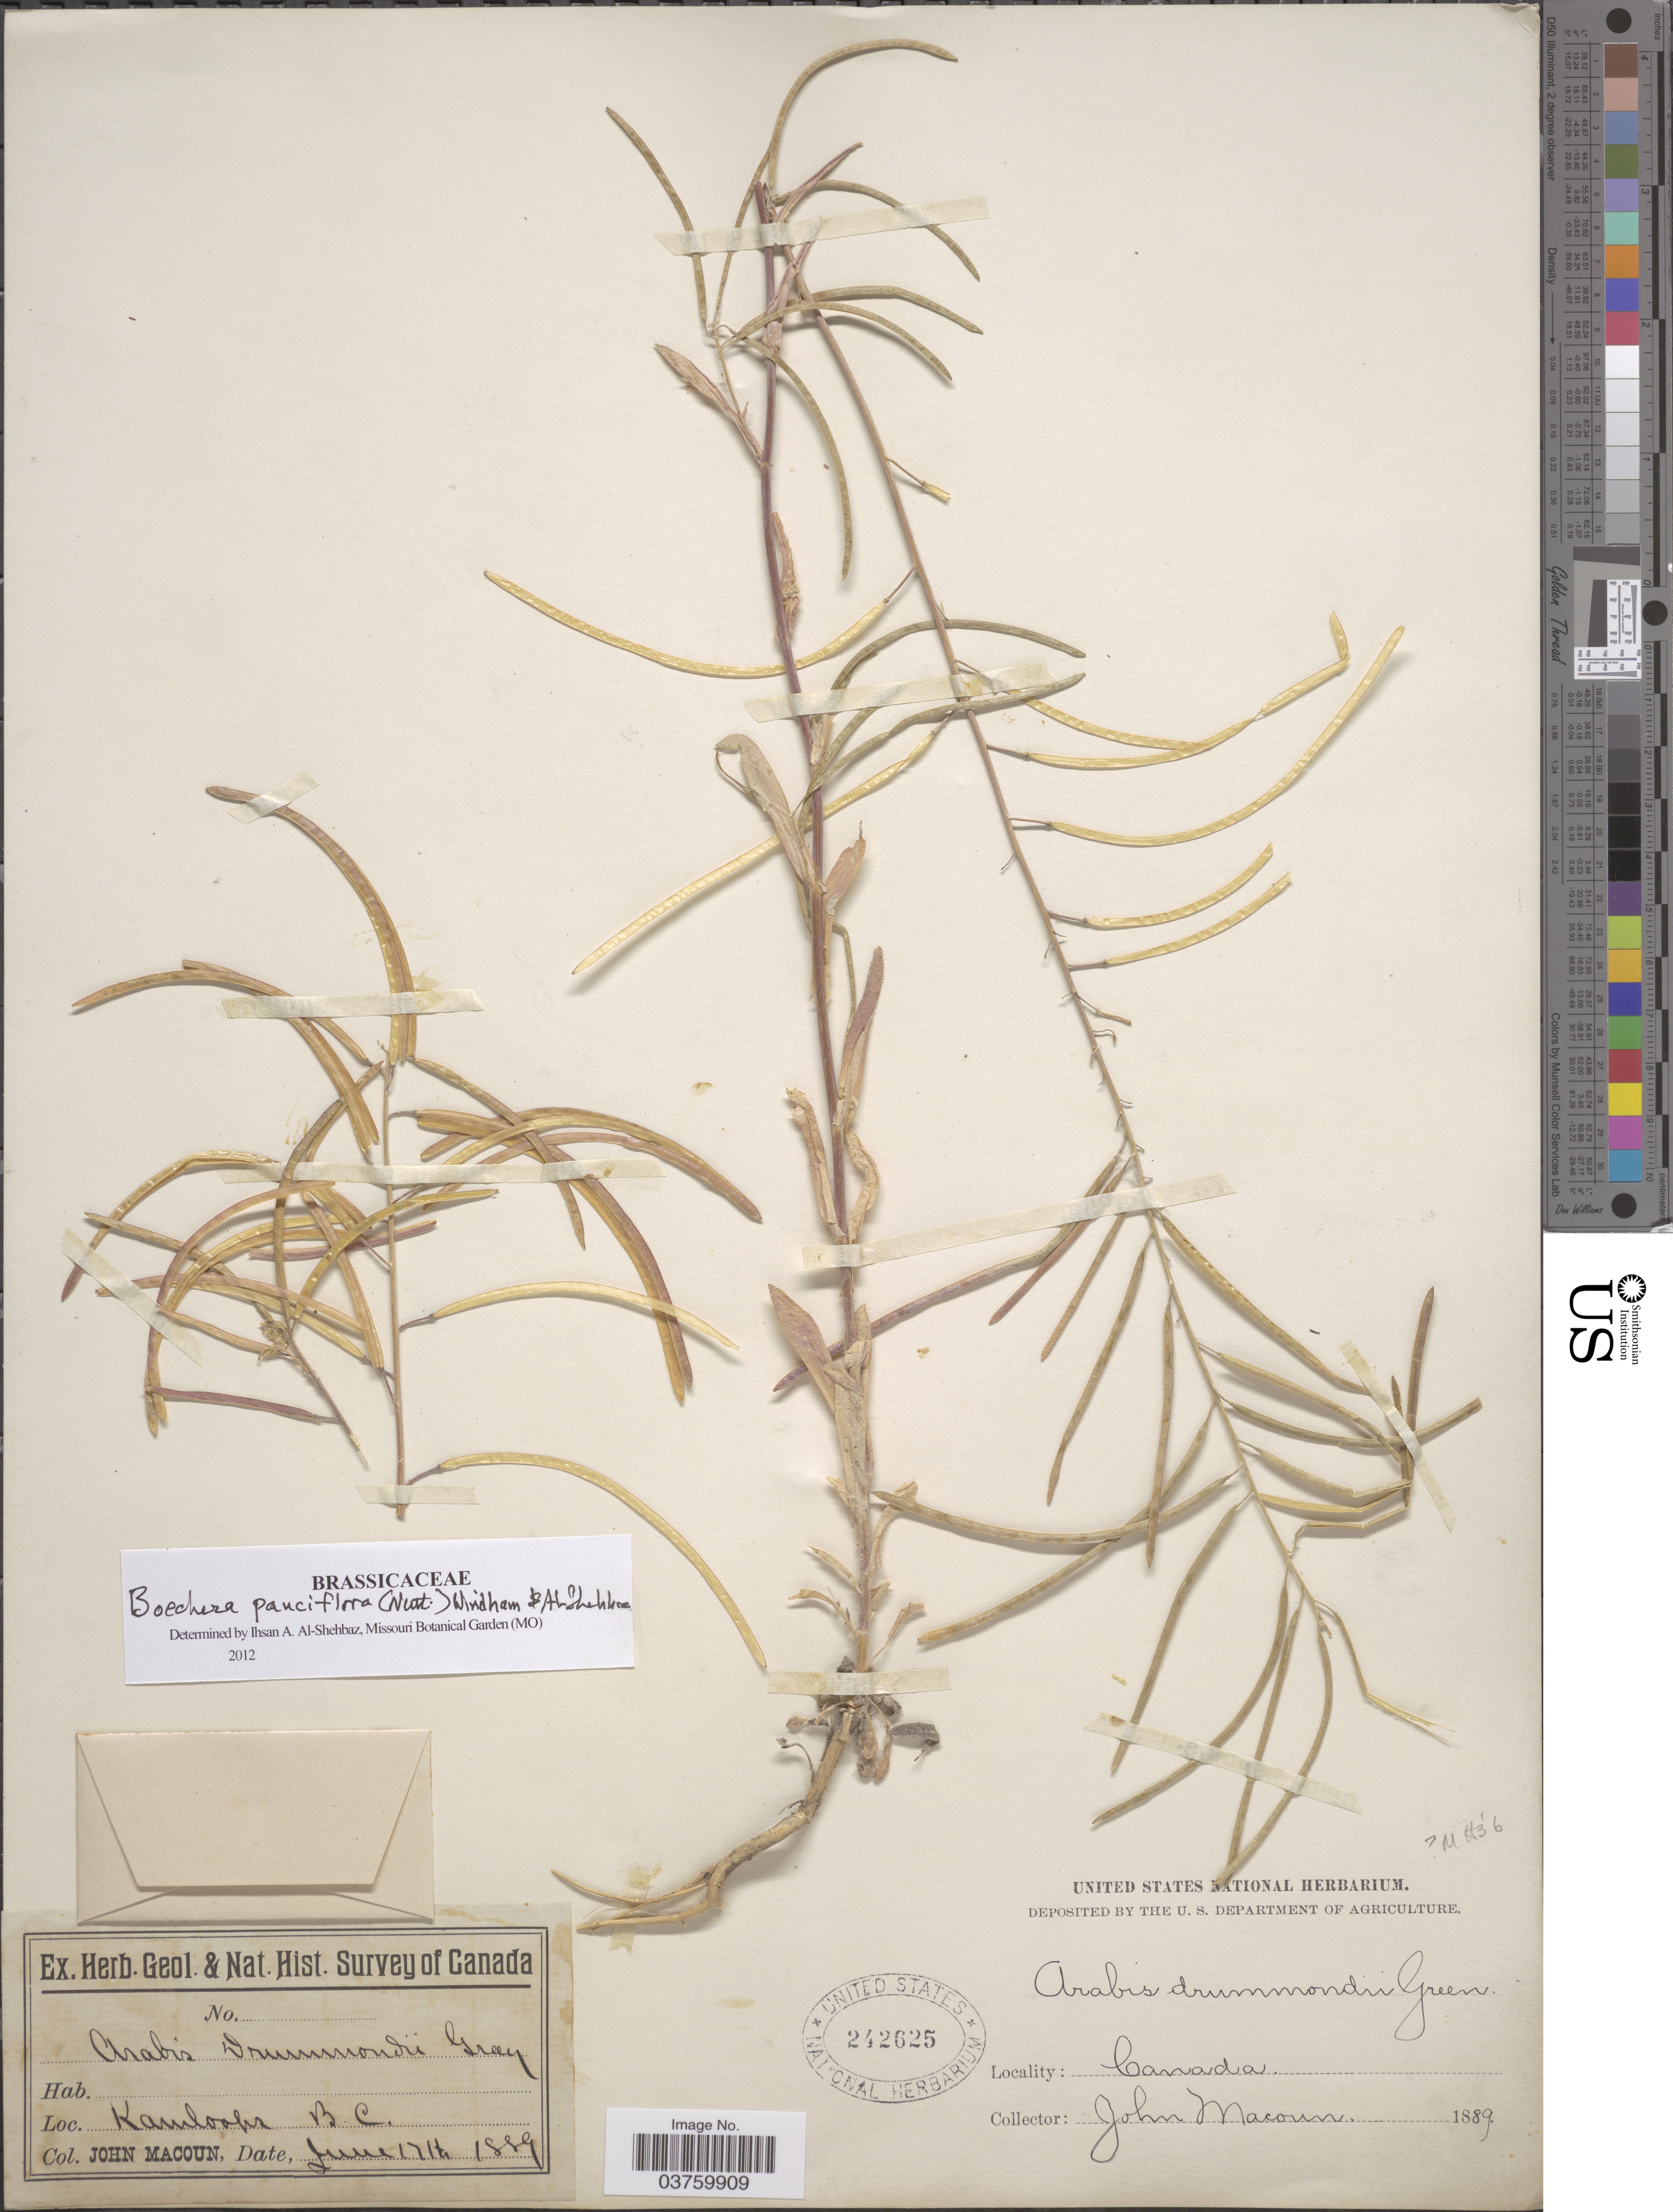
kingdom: Plantae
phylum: Tracheophyta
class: Magnoliopsida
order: Brassicales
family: Brassicaceae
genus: Boechera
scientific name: Boechera pauciflora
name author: (Nutt.) Windham & Al-Shehbaz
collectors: J. Macoun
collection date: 1889-06-17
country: Canada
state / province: British Columbia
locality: Kamloops.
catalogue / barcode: US 242625